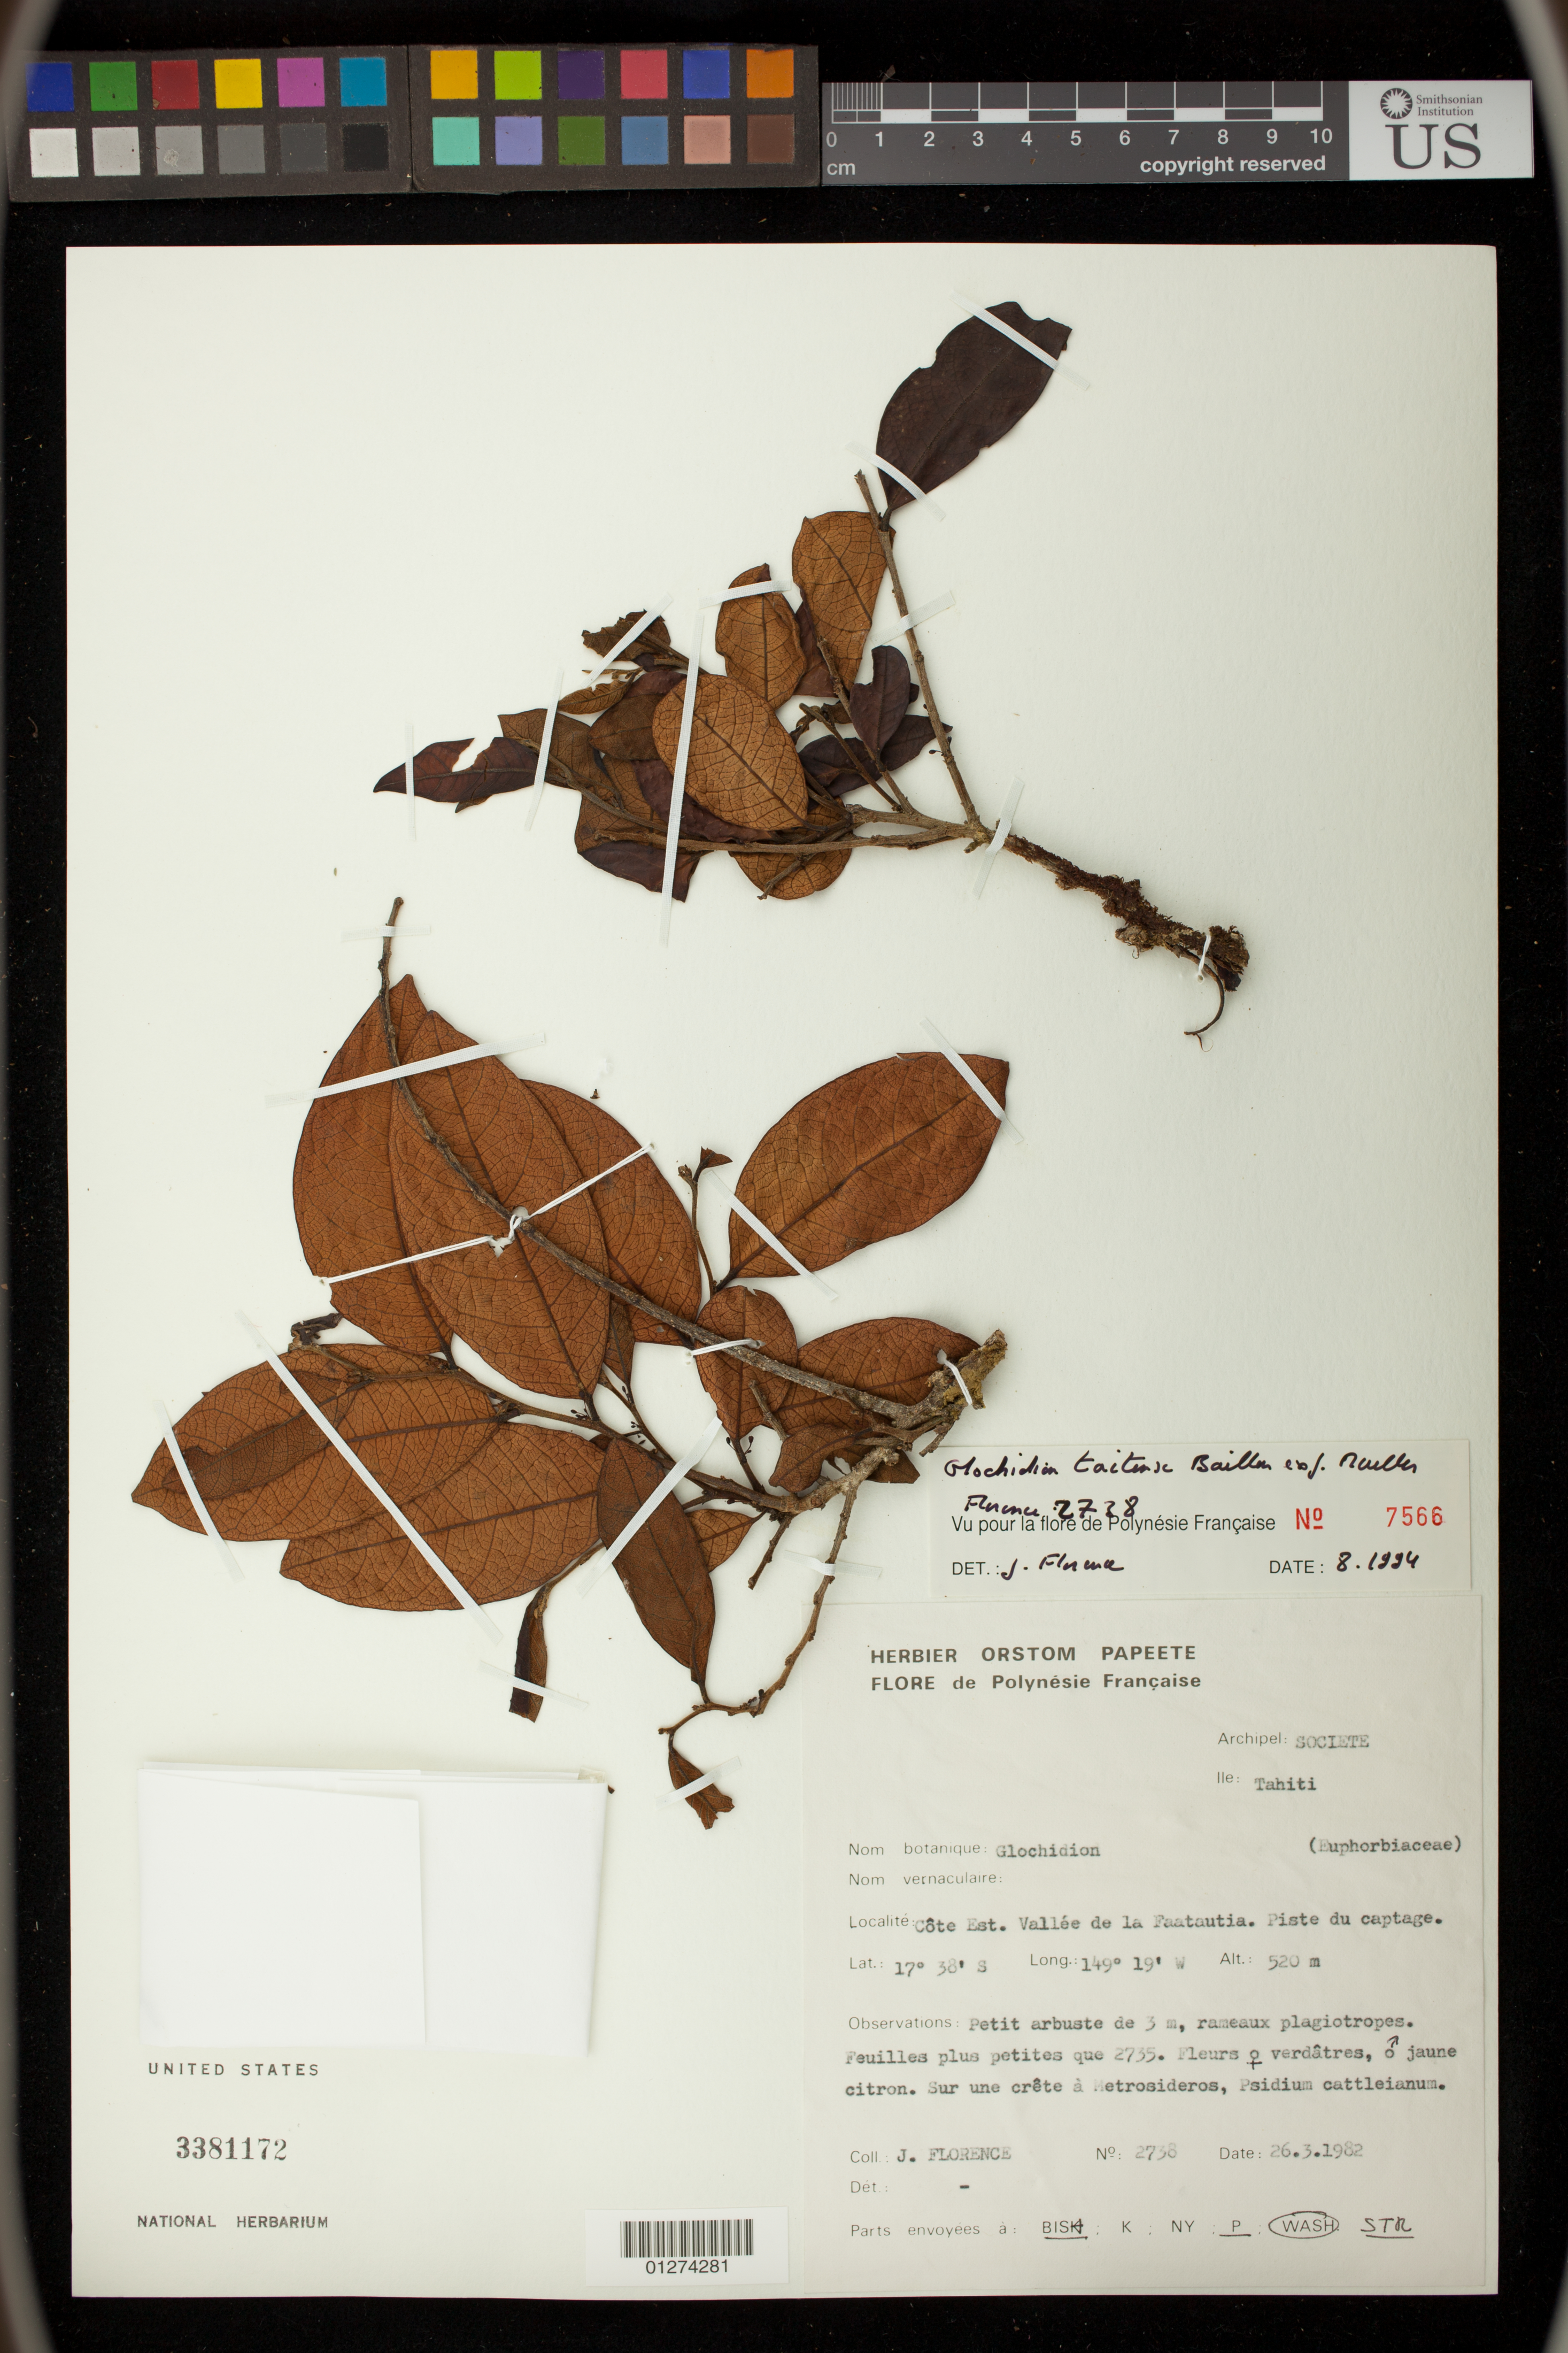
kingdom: Plantae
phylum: Tracheophyta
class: Magnoliopsida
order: Malpighiales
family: Phyllanthaceae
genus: Phyllanthus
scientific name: Phyllanthus taitensis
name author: (Baill. ex Müll. Arg.) Müll. Arg.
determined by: Wagner, W. L., (BOT), Smithsonian Institution - National Museum of Natural History (UNITED STATES)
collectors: J. Florence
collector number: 2738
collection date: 1982-03-26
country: French Polynesia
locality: Societe. Tahiti. Cote Est. Vallee de la Faatautia. Piste du captage.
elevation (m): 520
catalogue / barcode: US 3381172